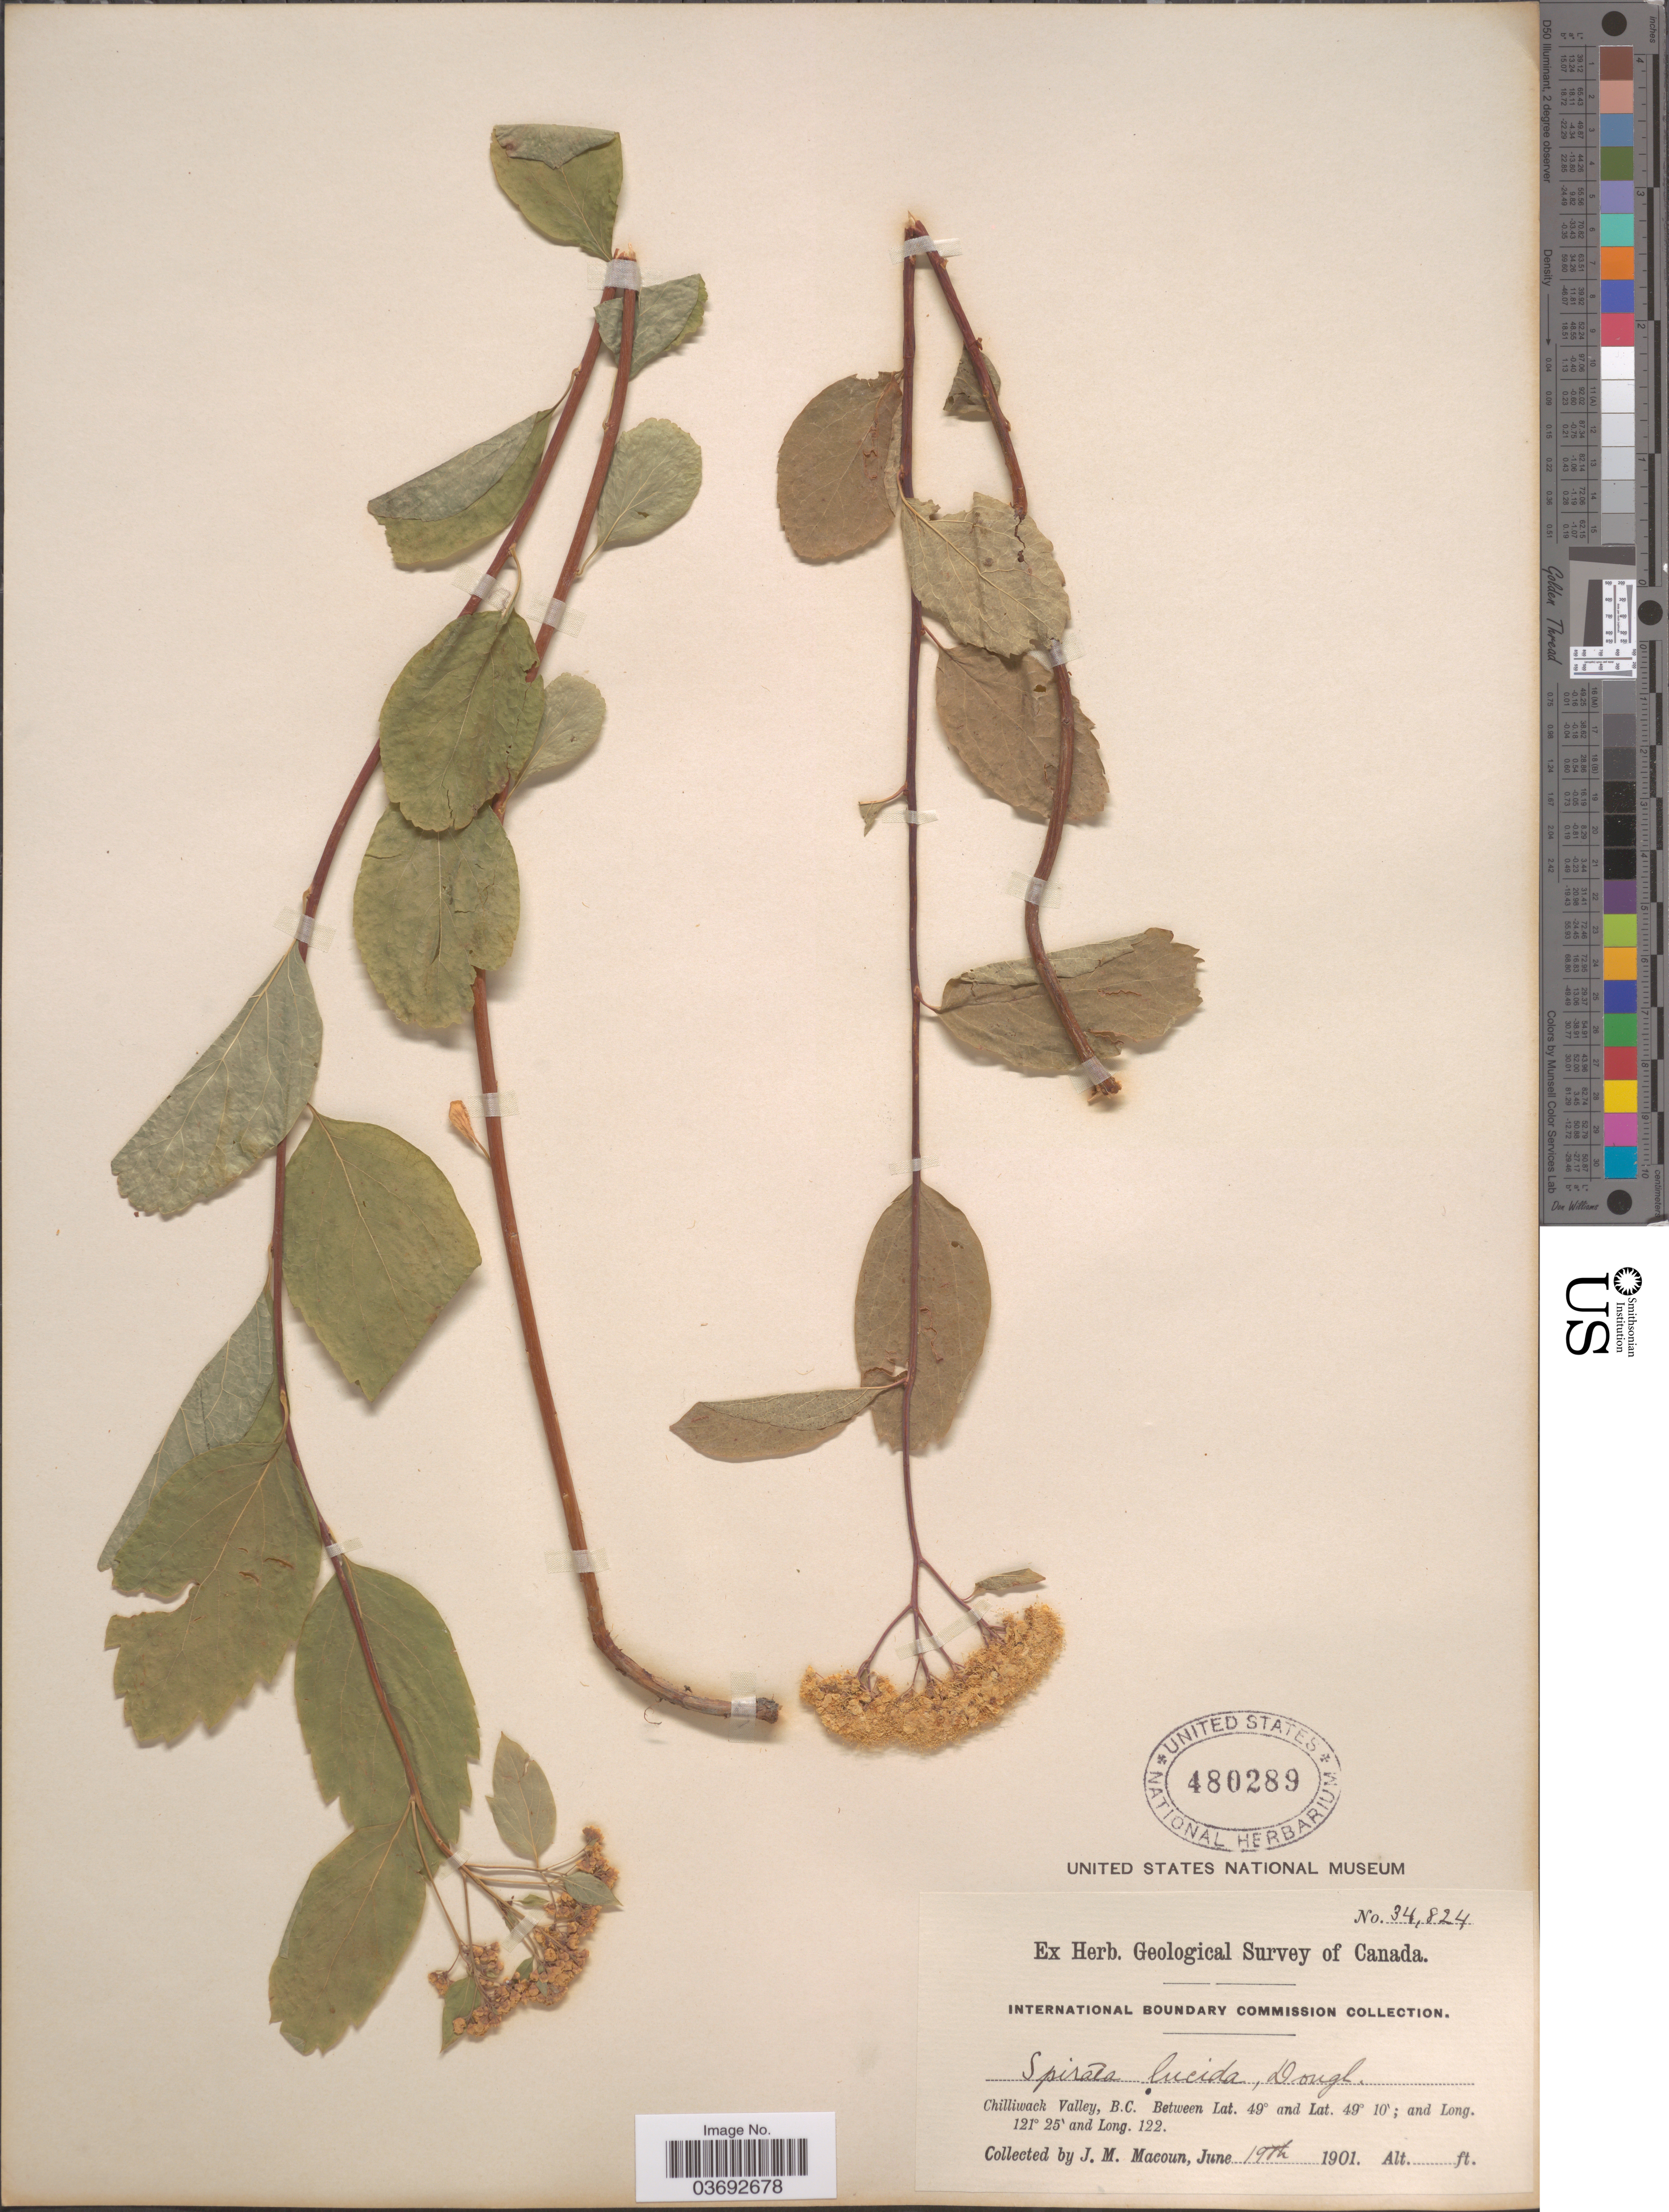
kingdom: Plantae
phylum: Tracheophyta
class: Magnoliopsida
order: Rosales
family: Rosaceae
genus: Spiraea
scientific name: Spiraea lucida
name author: Douglas ex Greene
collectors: J. M. Macoun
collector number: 34824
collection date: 1901-06-19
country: Canada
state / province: British Columbia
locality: Chilliwack Valley.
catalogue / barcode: US 480289